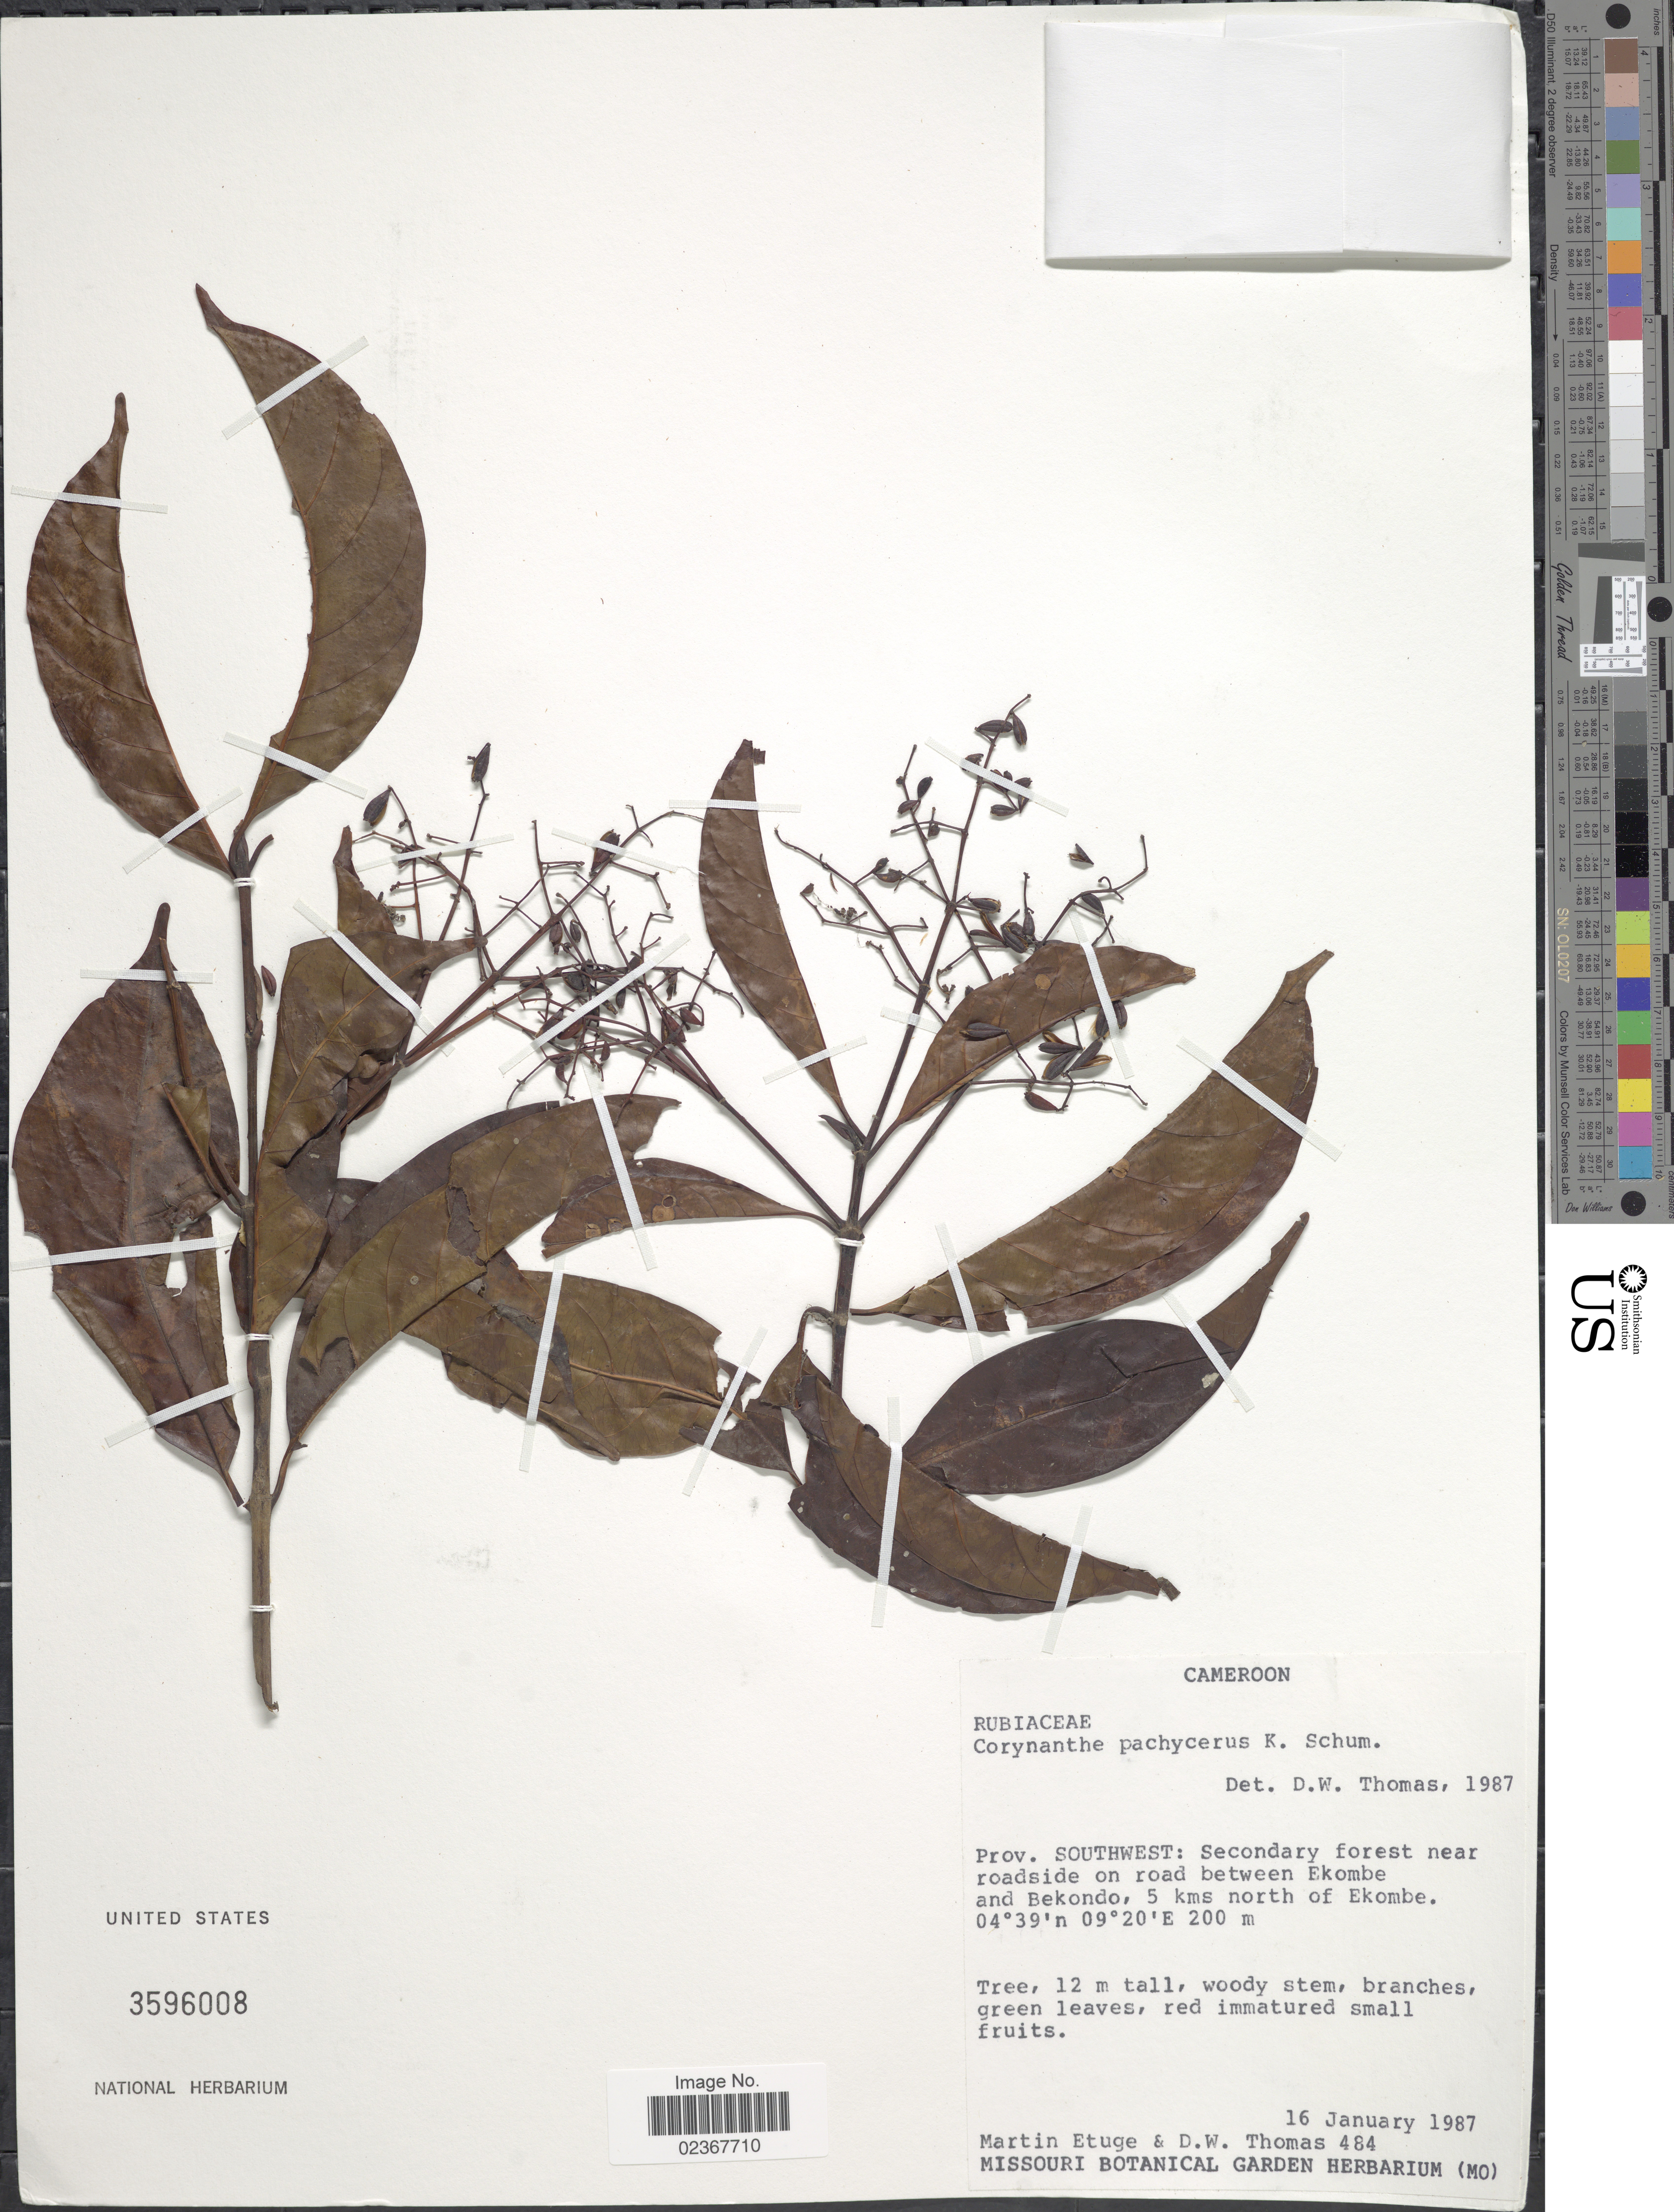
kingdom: Plantae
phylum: Tracheophyta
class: Magnoliopsida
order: Gentianales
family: Rubiaceae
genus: Corynanthe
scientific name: Corynanthe pachyceras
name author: K. Schum.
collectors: M. Etuge & D. W. Thomas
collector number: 484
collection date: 1987-01-16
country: Cameroon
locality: Prov. Southwest: Secondary forest near roadside on road between Ekombe and Bekondo, 5 kms north of Ekombe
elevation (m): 200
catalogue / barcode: US 3596008